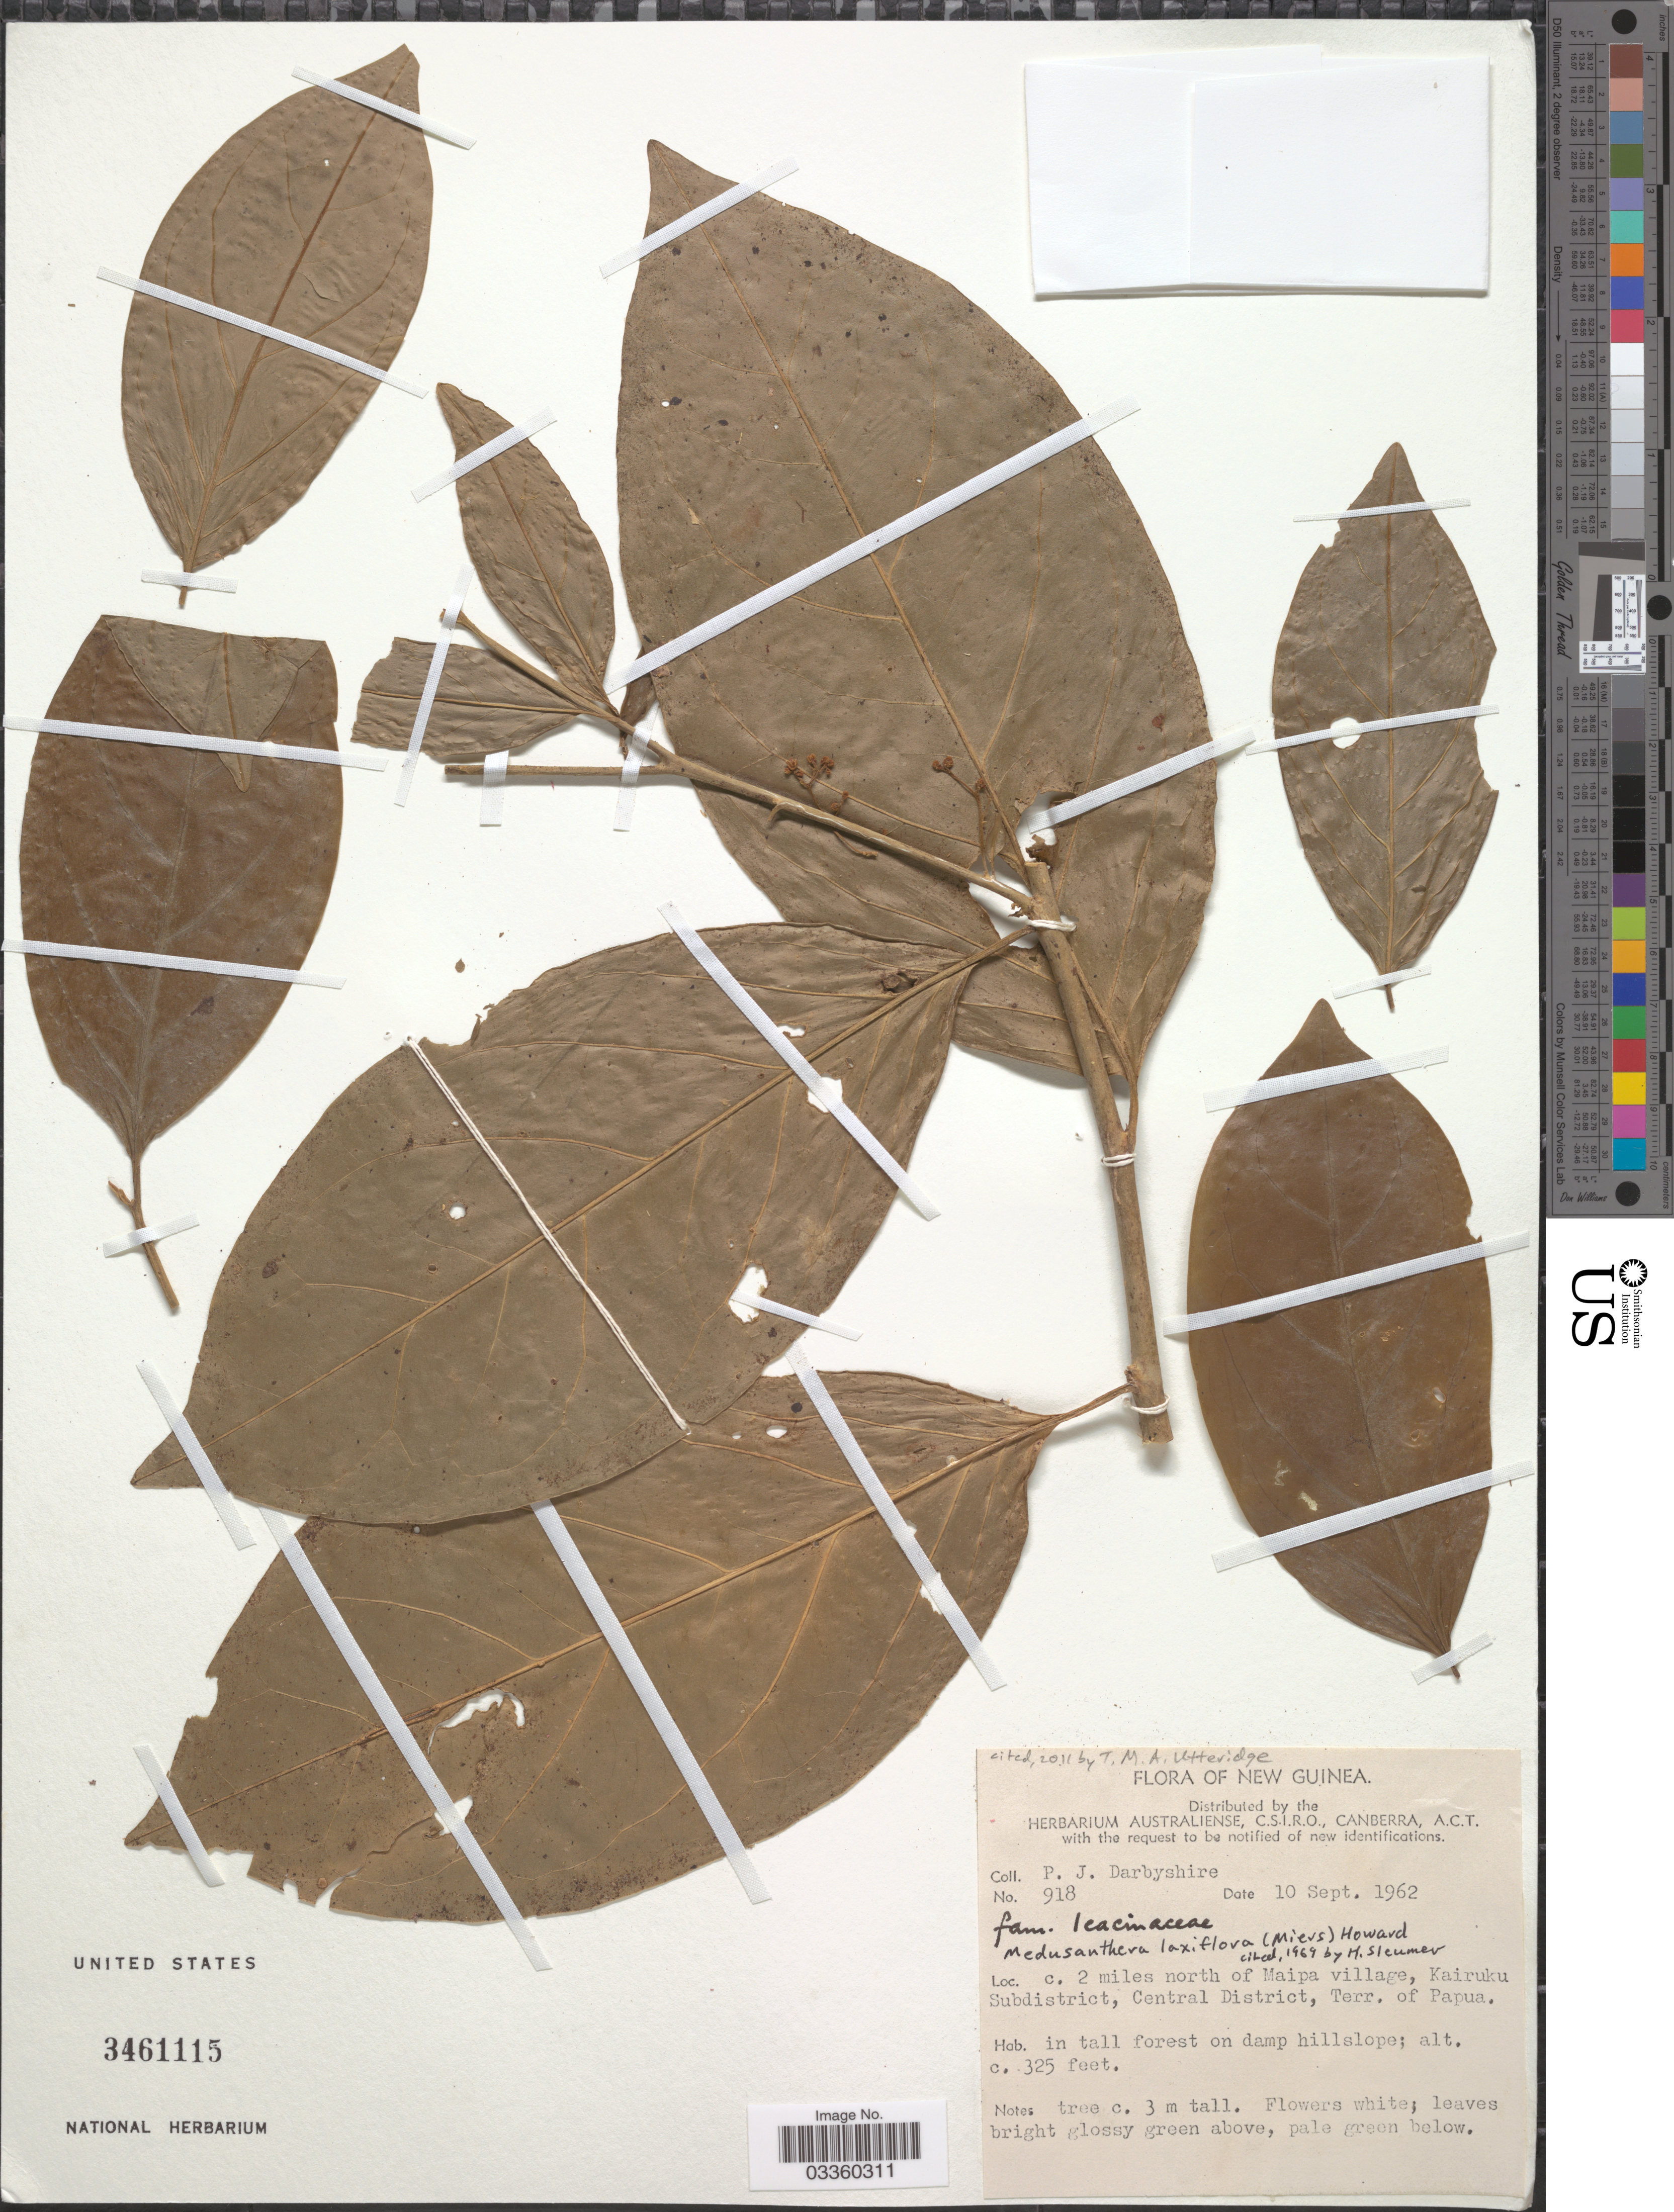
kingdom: Plantae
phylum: Tracheophyta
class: Magnoliopsida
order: Cardiopteridales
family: Stemonuraceae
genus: Medusanthera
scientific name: Medusanthera laxiflora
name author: (Miers) R.A. Howard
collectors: P. Darbyshire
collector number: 918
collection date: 1962-09-10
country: Papua New Guinea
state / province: Central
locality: New Guinea. C. 2 miles north of Maipa village, Kairuku Subdistrict, Central District, Terr. of Papua.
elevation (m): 99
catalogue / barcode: US 3461115